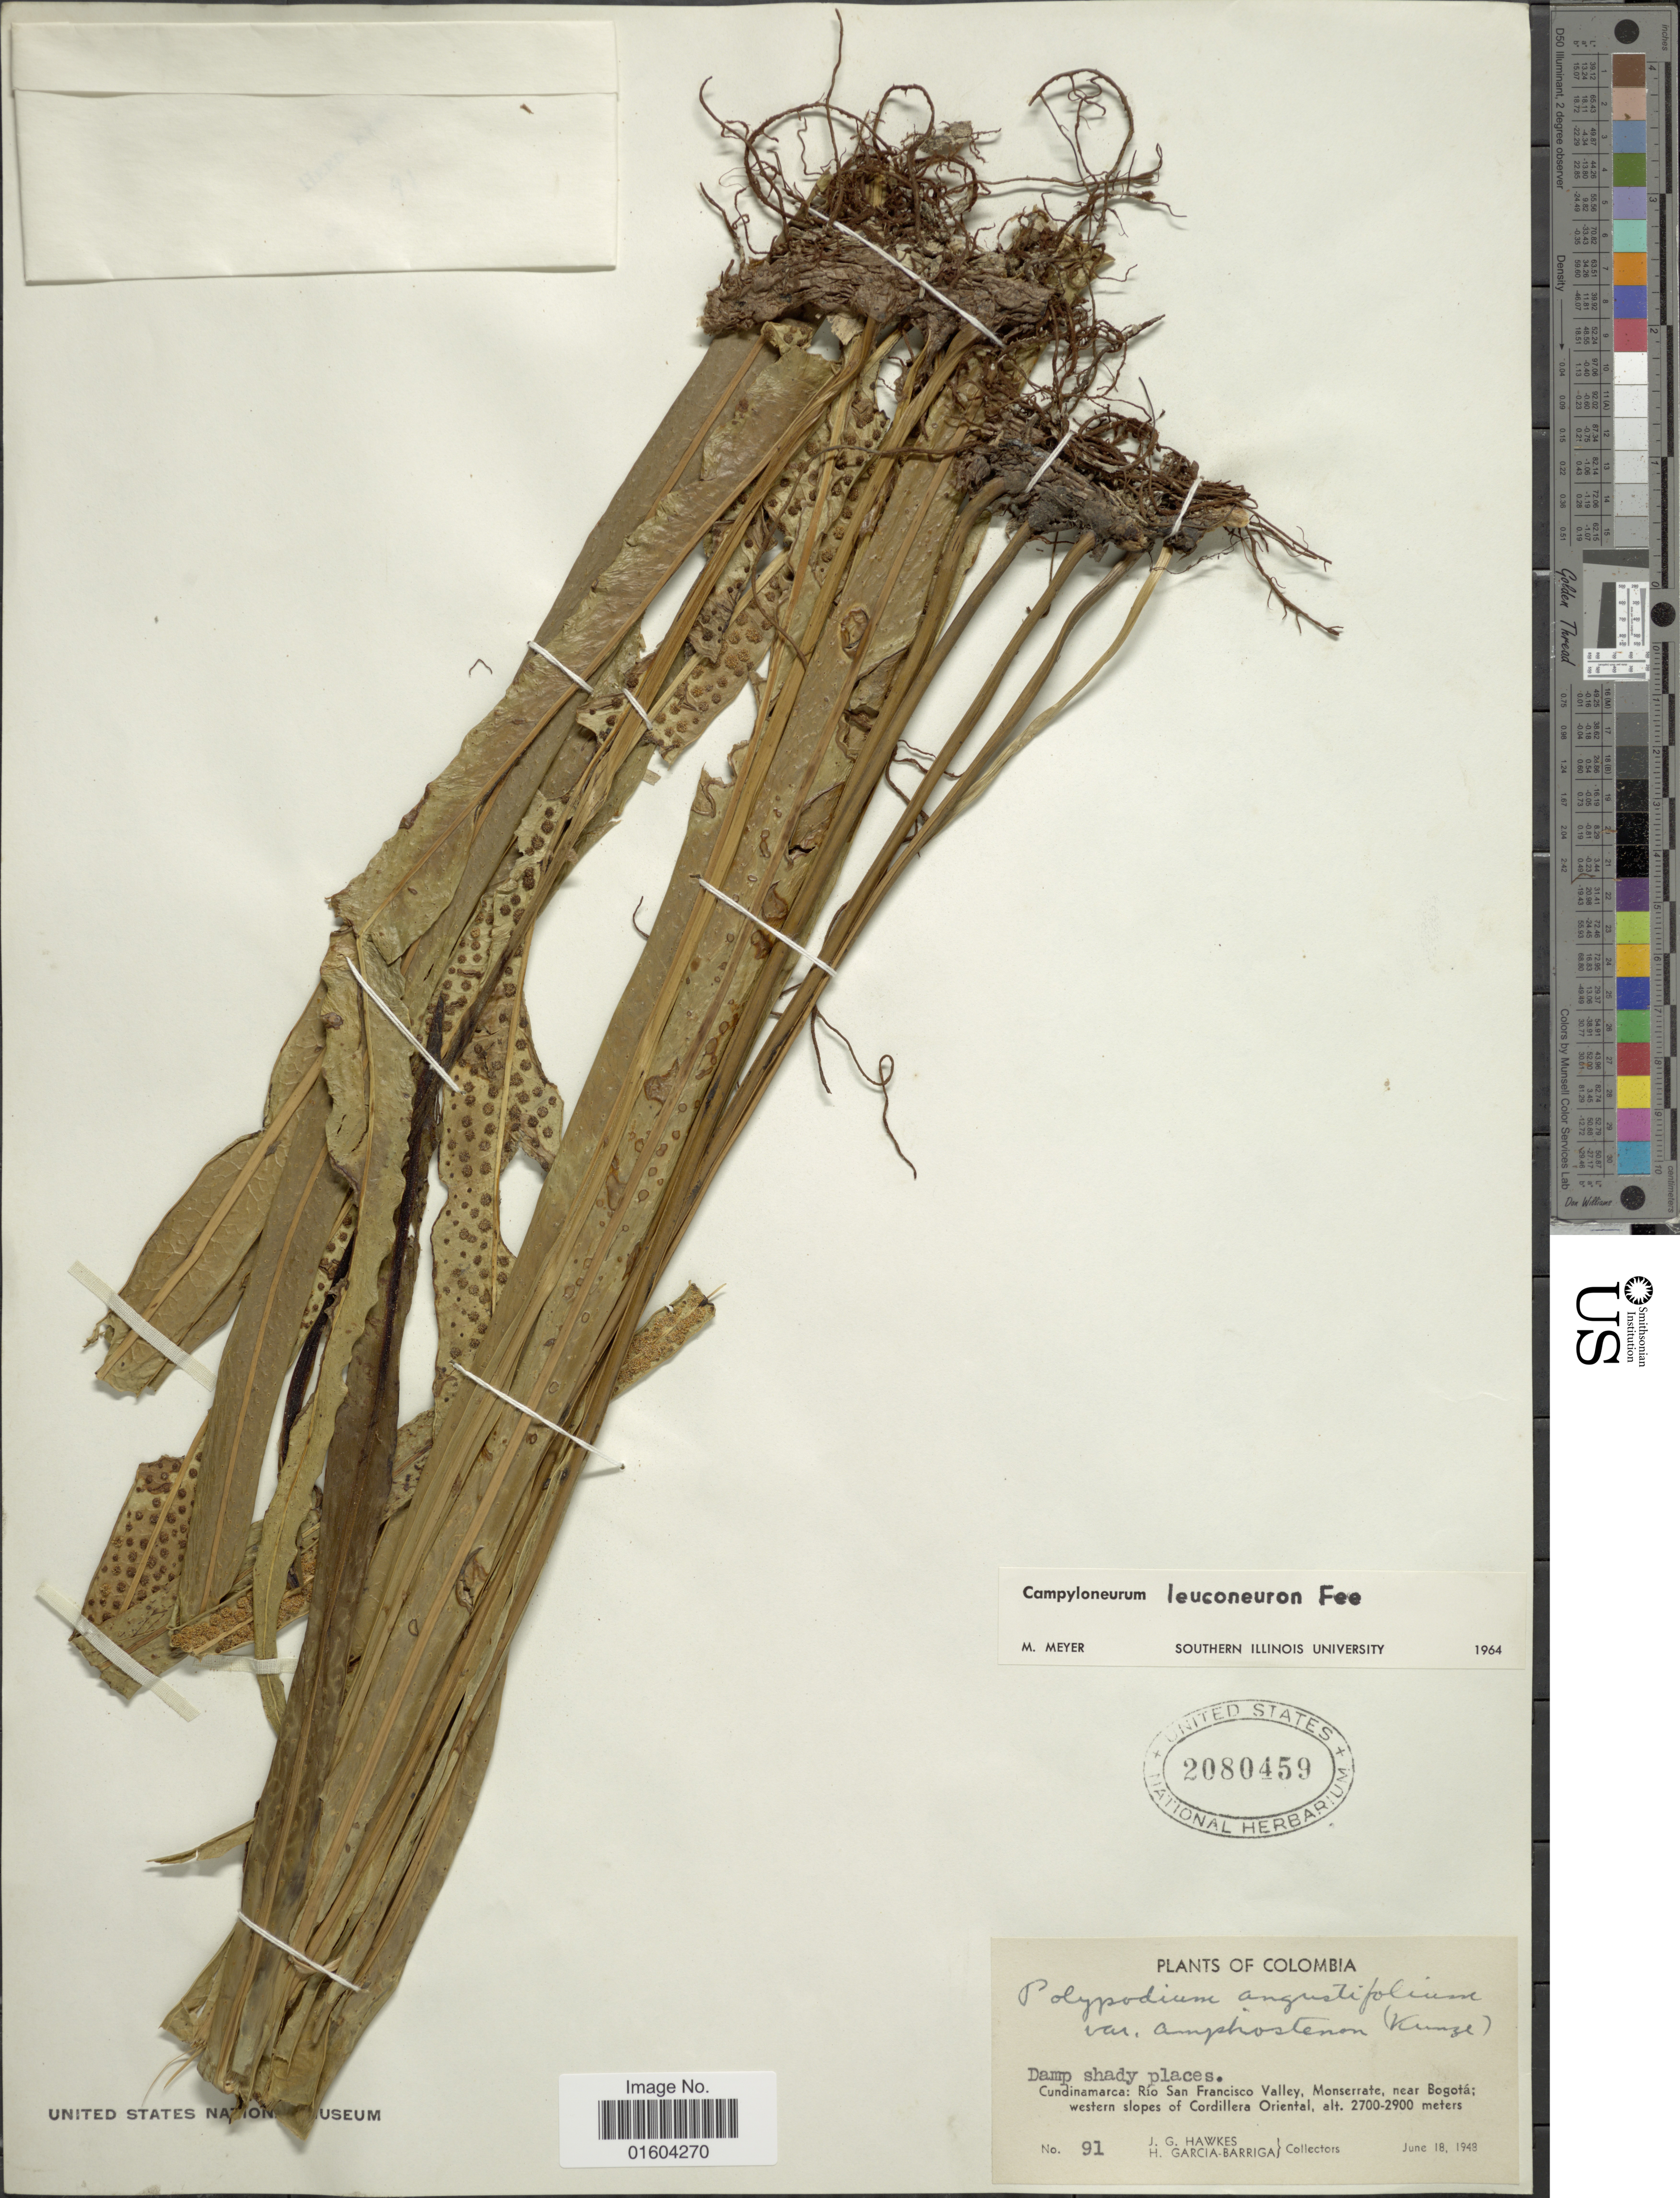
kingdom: Plantae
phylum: Tracheophyta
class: Polypodiopsida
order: Polypodiales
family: Polypodiaceae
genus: Campyloneurum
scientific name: Campyloneurum densifolium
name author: (Hieron.) Lellinger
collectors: J. Hawkes & H. García Barriga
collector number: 91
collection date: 1948-06-18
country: Colombia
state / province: Cundinamarca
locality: Colombia, Cundinamarca:Rio San Francisco Valley, Monserrate, near Bogota; western slopes of Cordillera Oriental.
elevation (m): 2700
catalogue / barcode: US 2080459